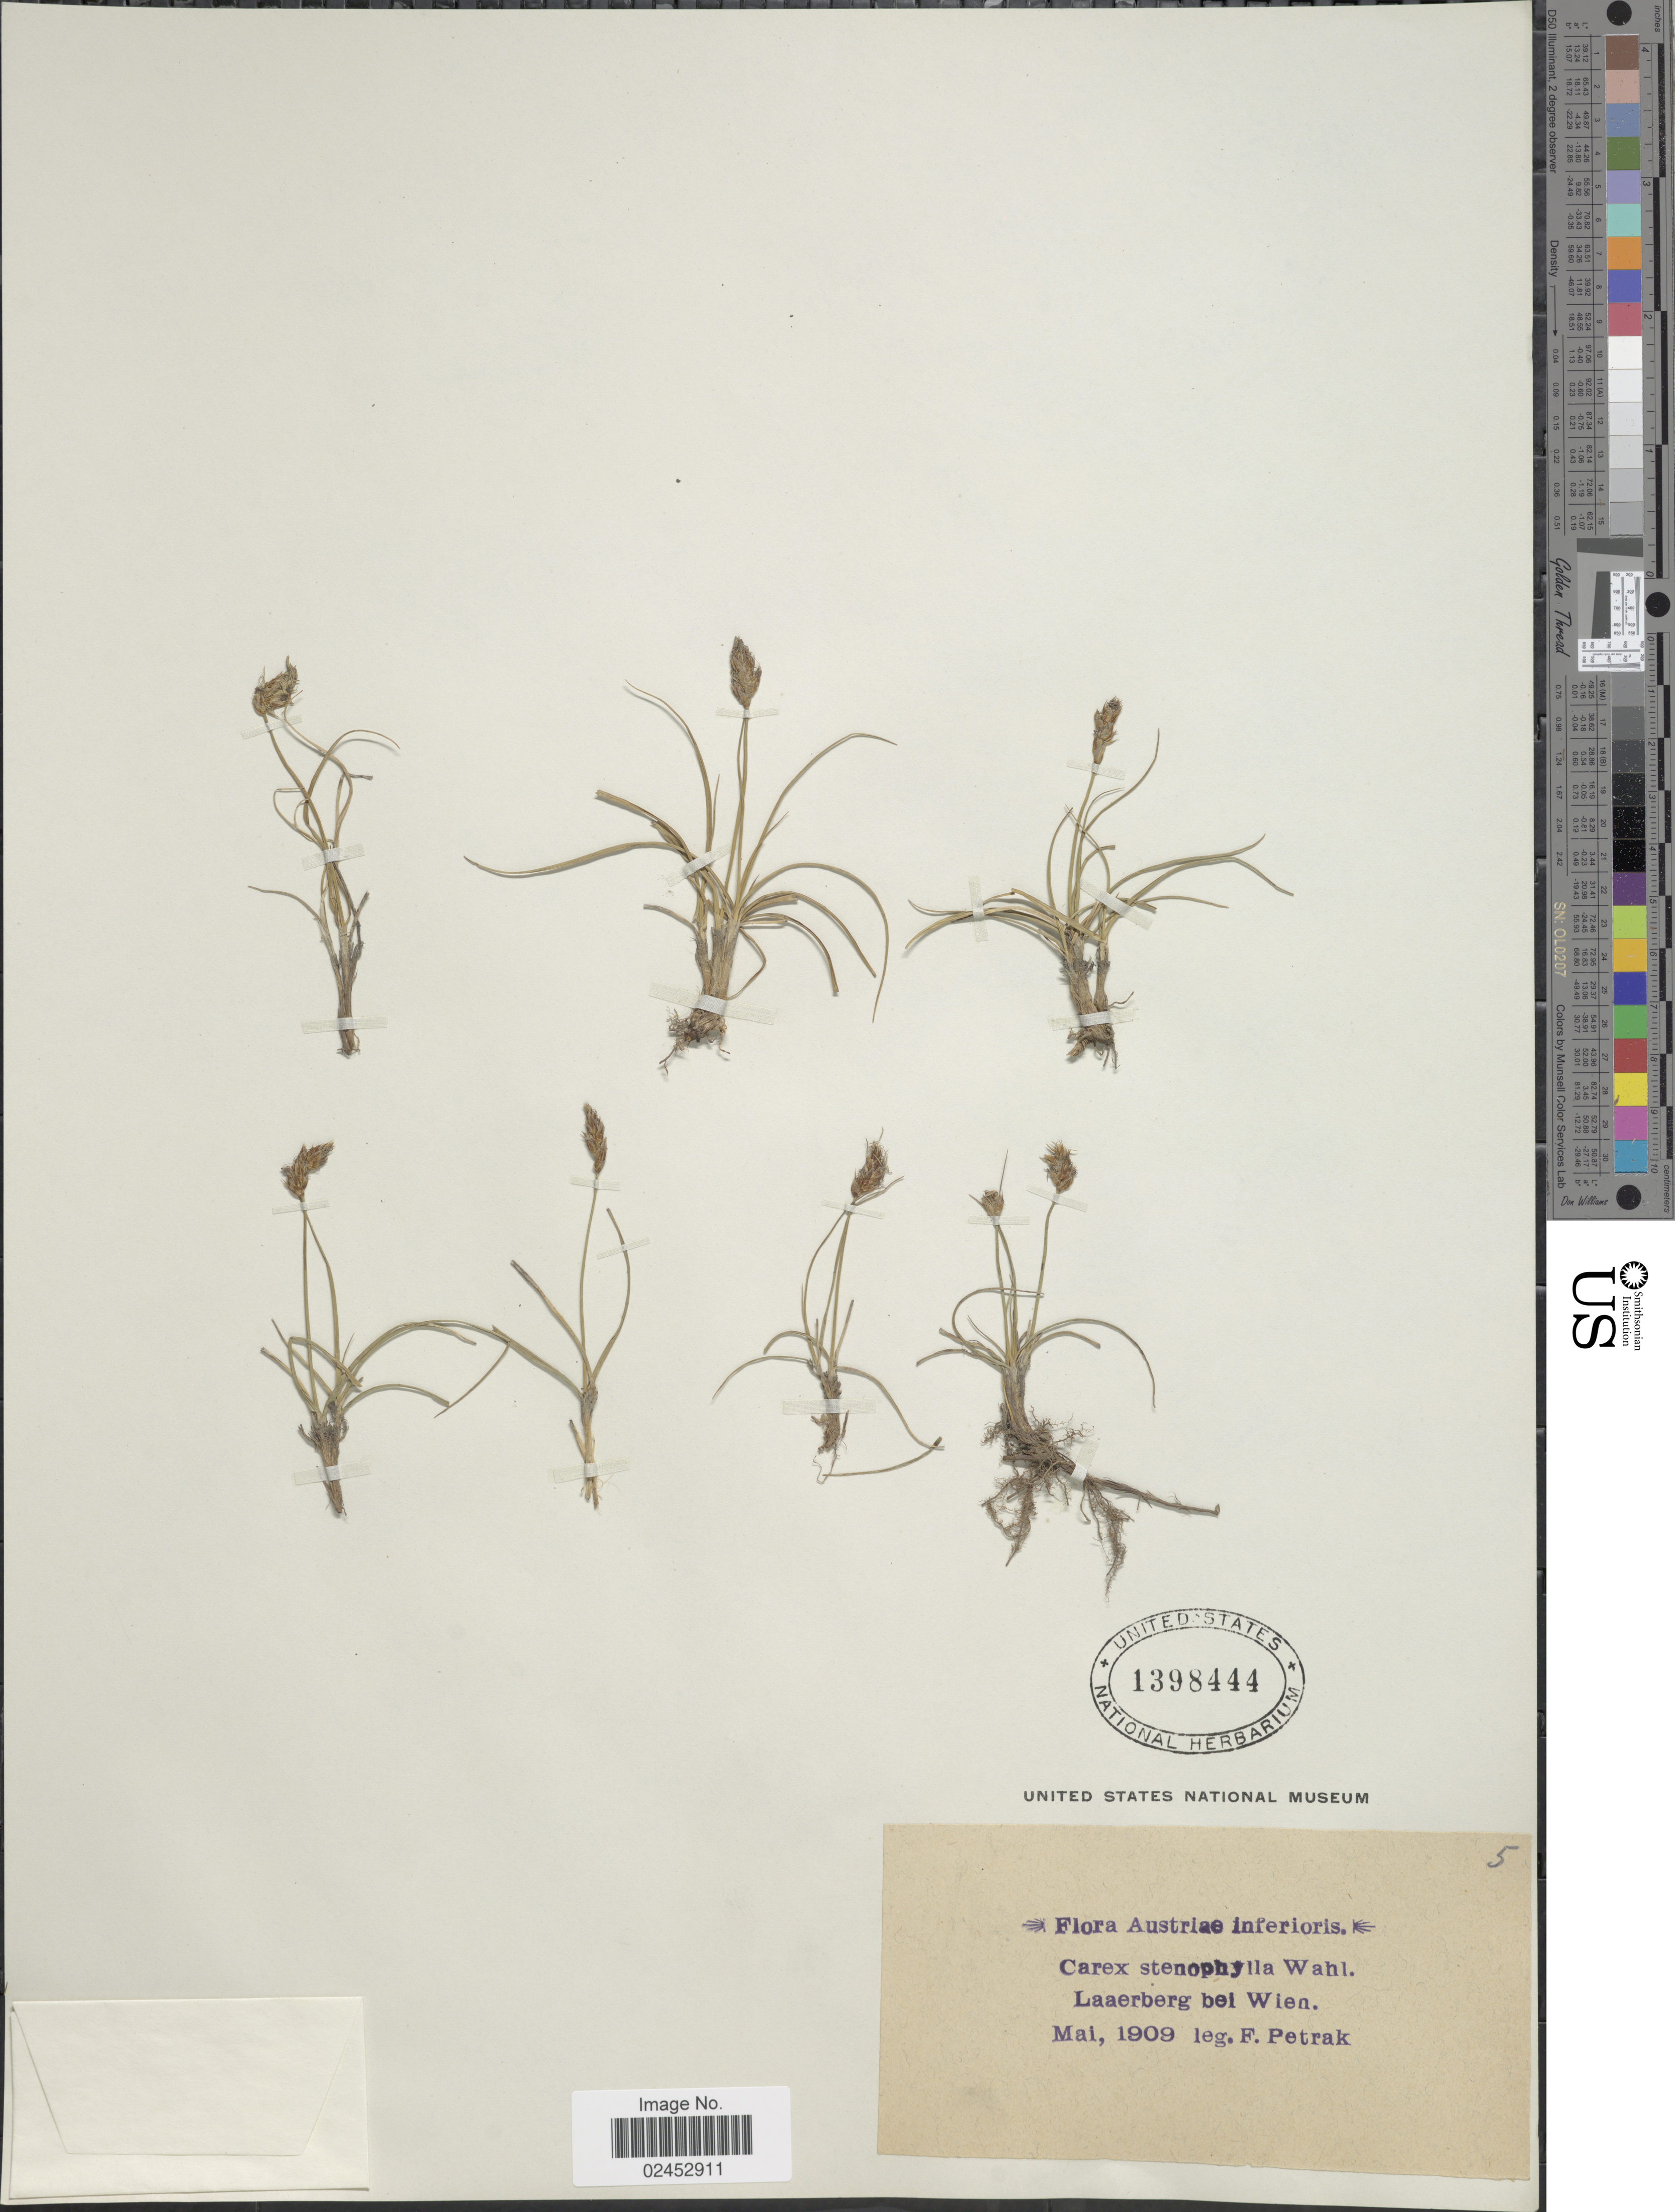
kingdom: Plantae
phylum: Tracheophyta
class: Liliopsida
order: Poales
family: Cyperaceae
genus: Carex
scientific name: Carex stenophylla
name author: Wahlenb.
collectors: F. Petrak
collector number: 5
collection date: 1909-05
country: Austria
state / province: Wien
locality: Laaerberg bei Wien, Austriae inferioris.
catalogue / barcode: US 1398444